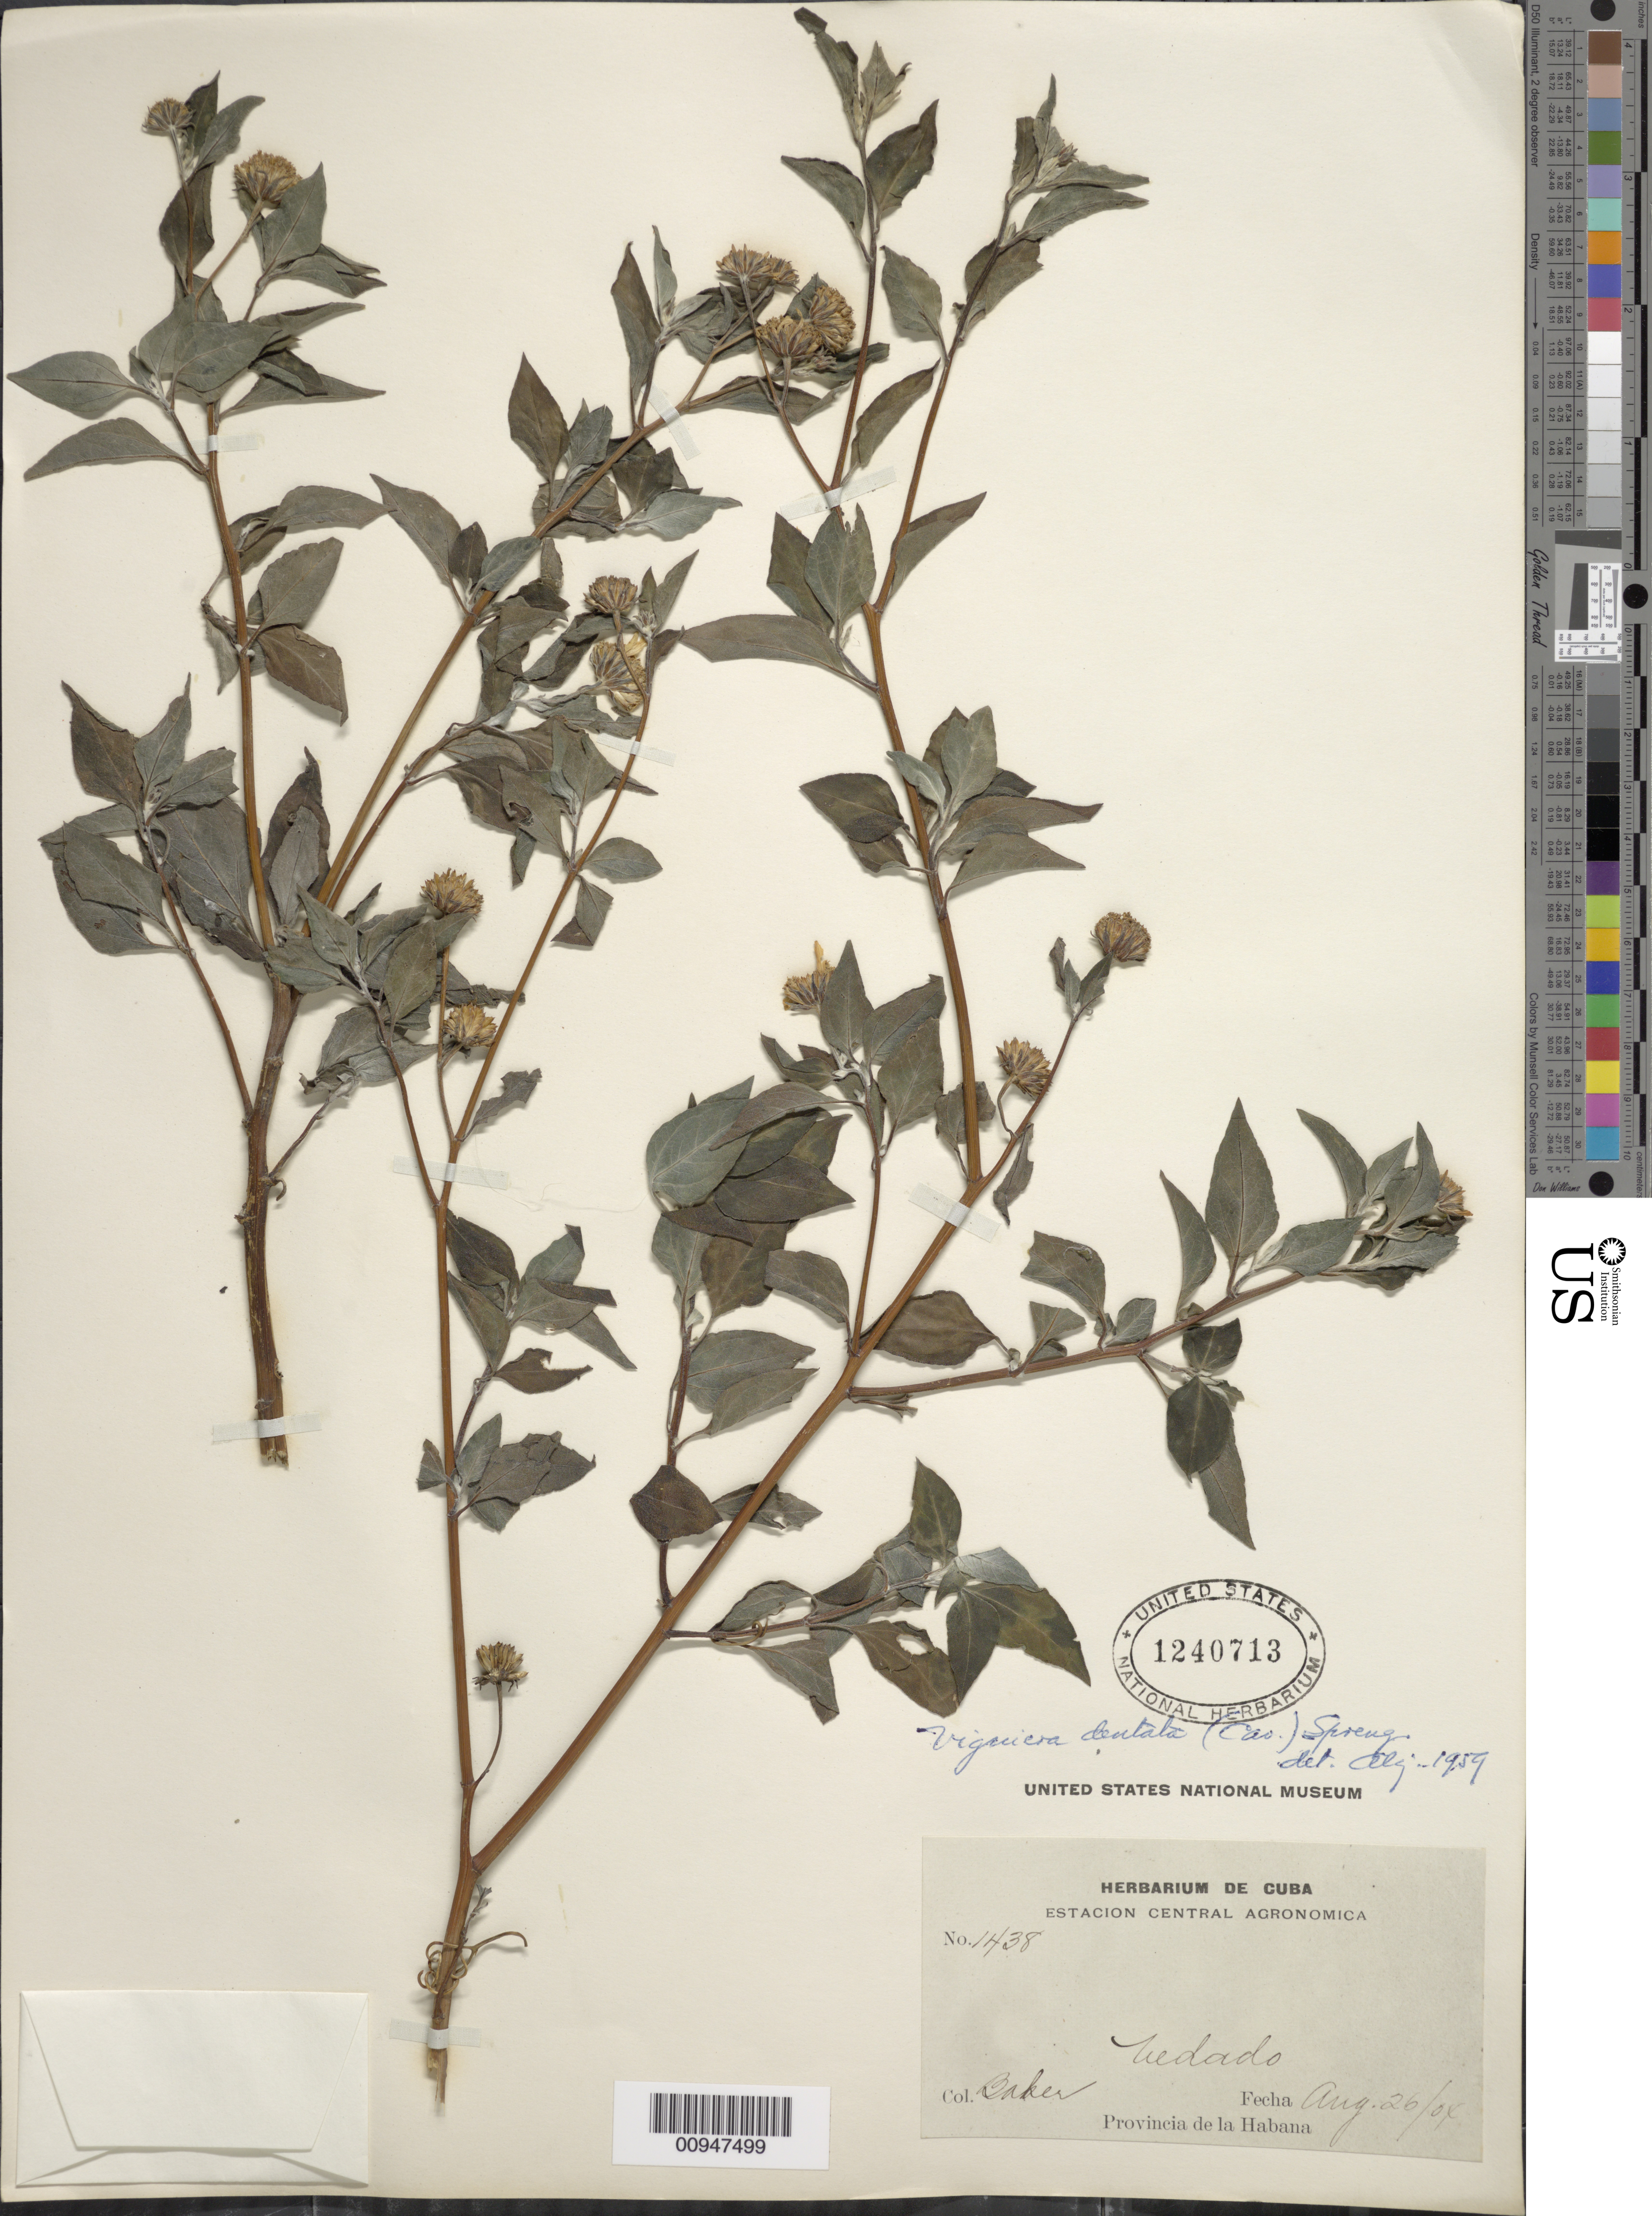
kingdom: Plantae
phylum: Tracheophyta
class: Magnoliopsida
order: Asterales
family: Asteraceae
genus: Viguiera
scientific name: Viguiera dentata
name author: (Cav.) Spreng.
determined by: Liogier, Alain H.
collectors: C. F. Baker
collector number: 1438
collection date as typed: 26 Aug 1904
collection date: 1904-08-26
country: Cuba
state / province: La Habana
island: Cuba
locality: Cedado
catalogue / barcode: US 1240713